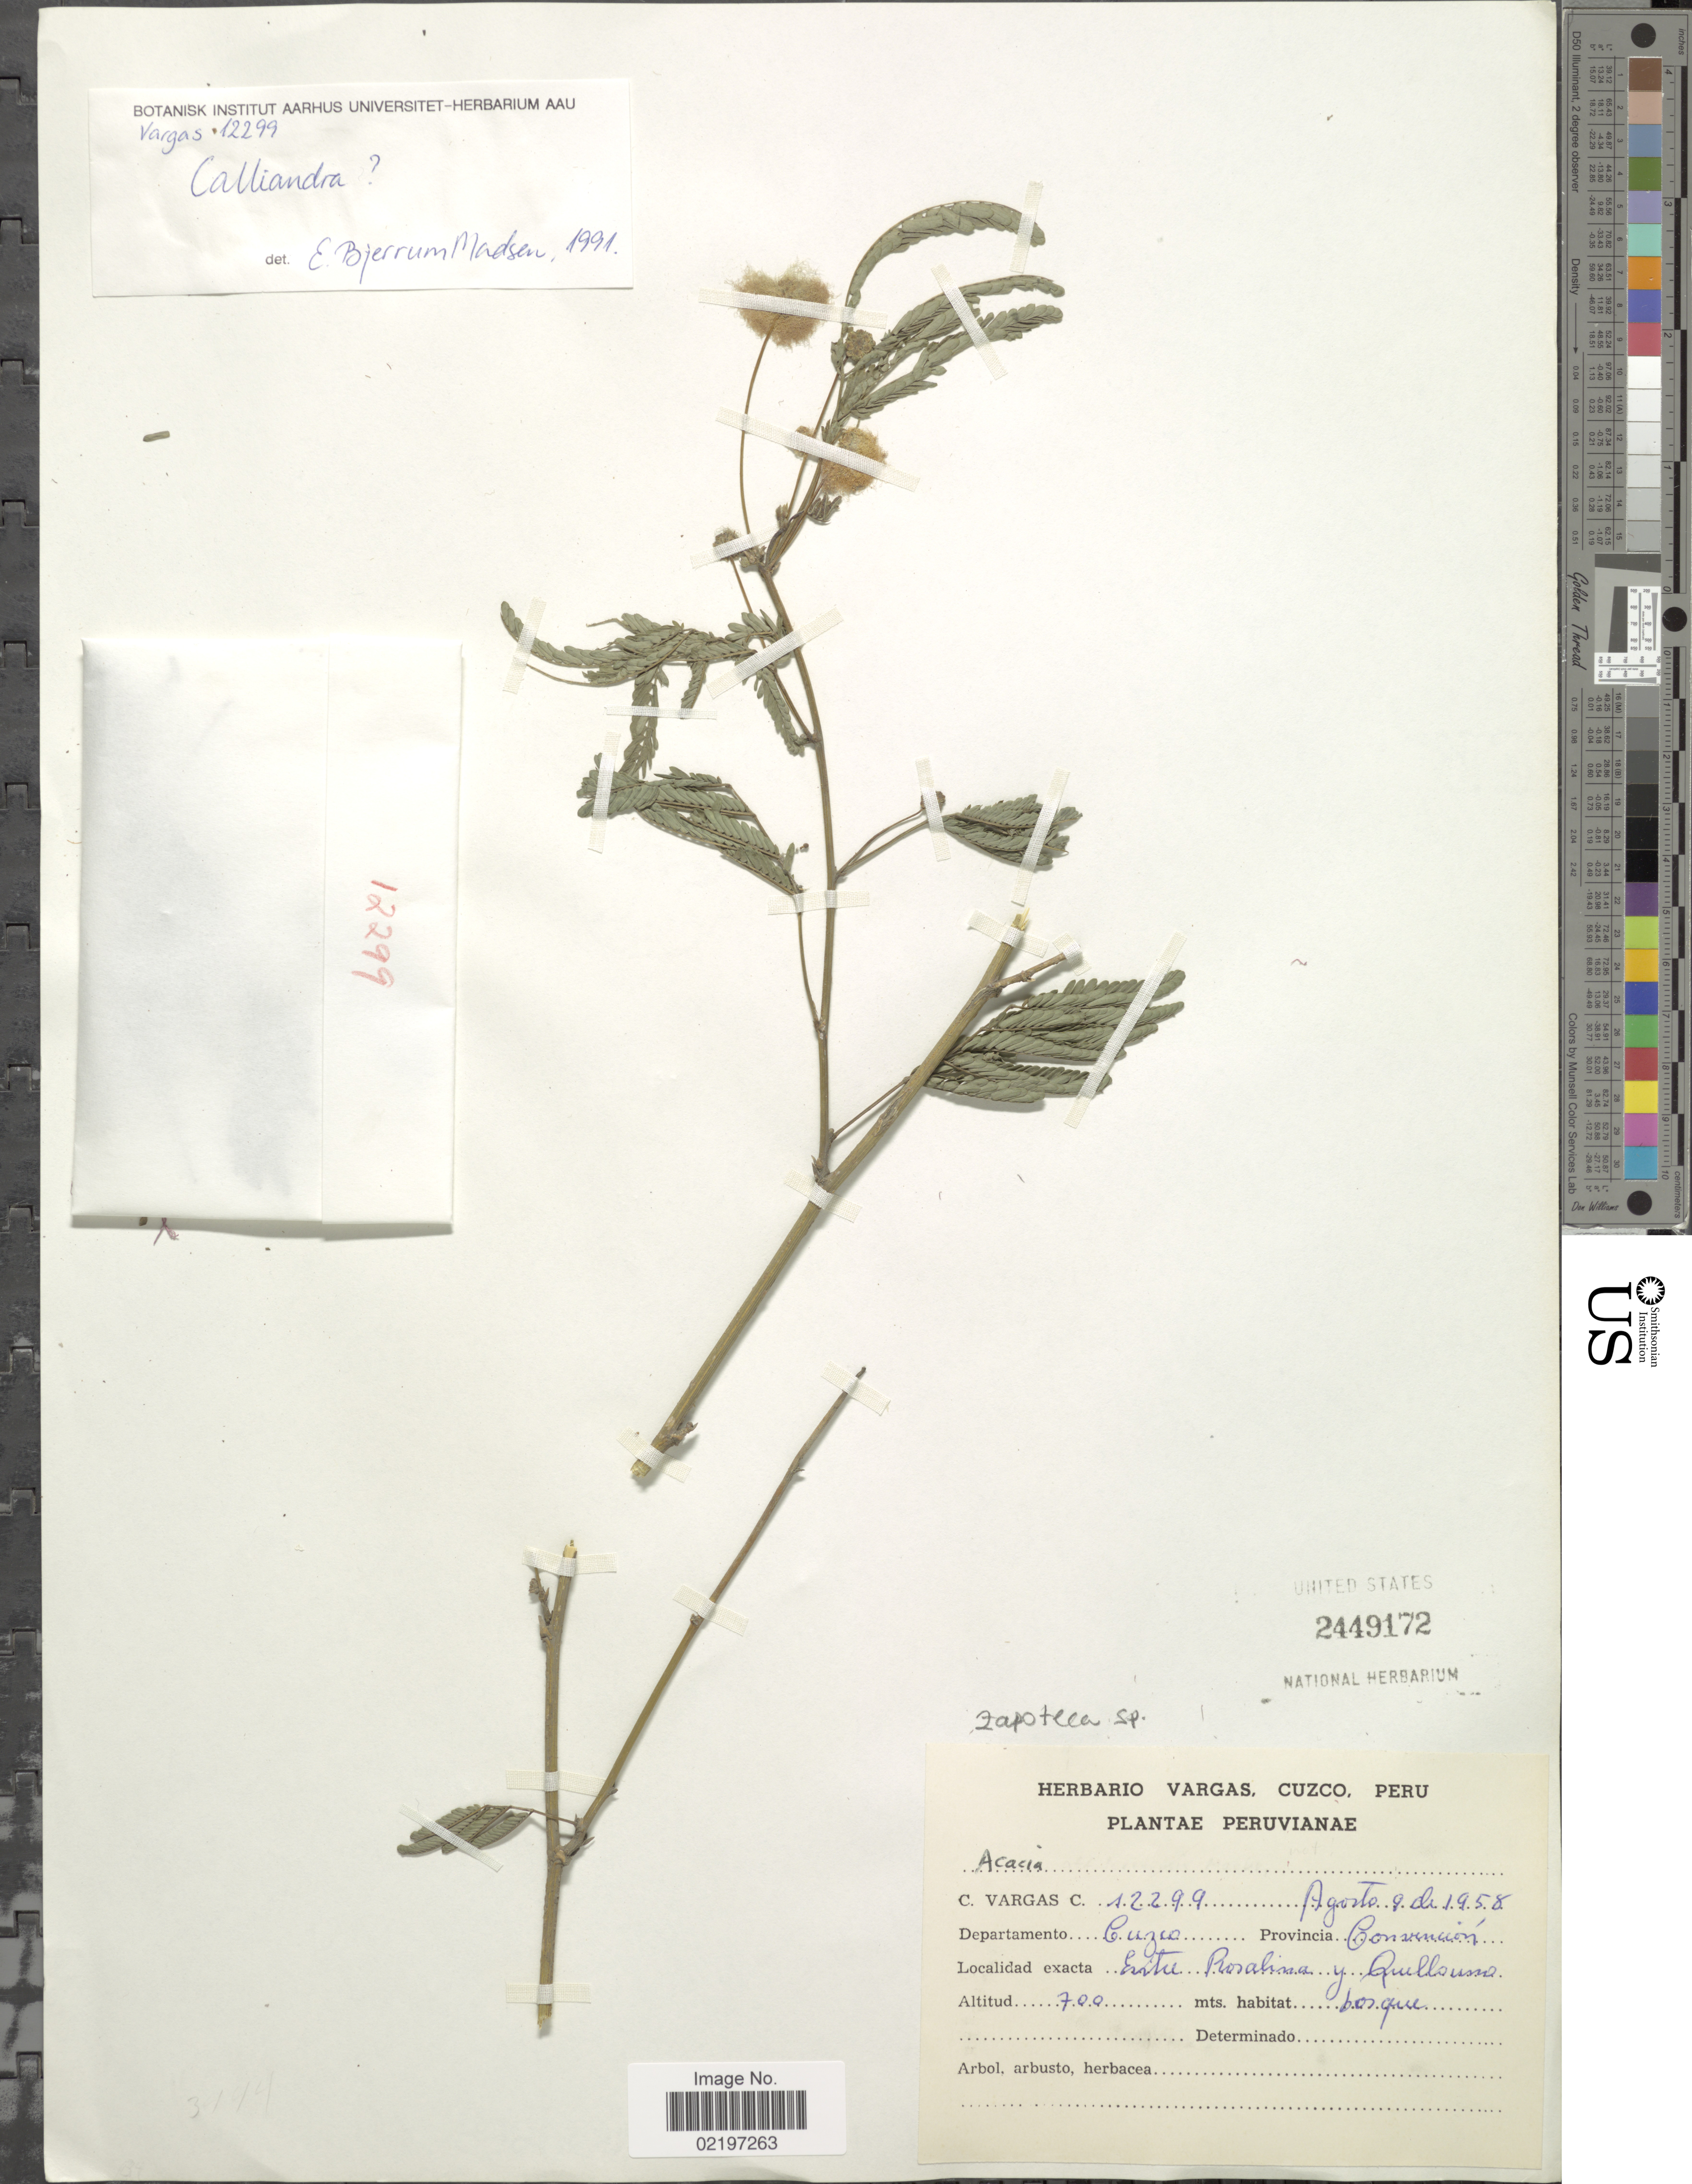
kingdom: Plantae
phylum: Tracheophyta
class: Magnoliopsida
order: Fabales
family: Fabaceae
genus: Zapoteca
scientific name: Zapoteca sp.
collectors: C. Vargas Calderón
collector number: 12299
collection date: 1958-08-09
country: Peru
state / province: Cusco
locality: Departamento Cuzco, Province Convención, Entre Rosalina y Quellouno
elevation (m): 700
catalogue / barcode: US 2449172